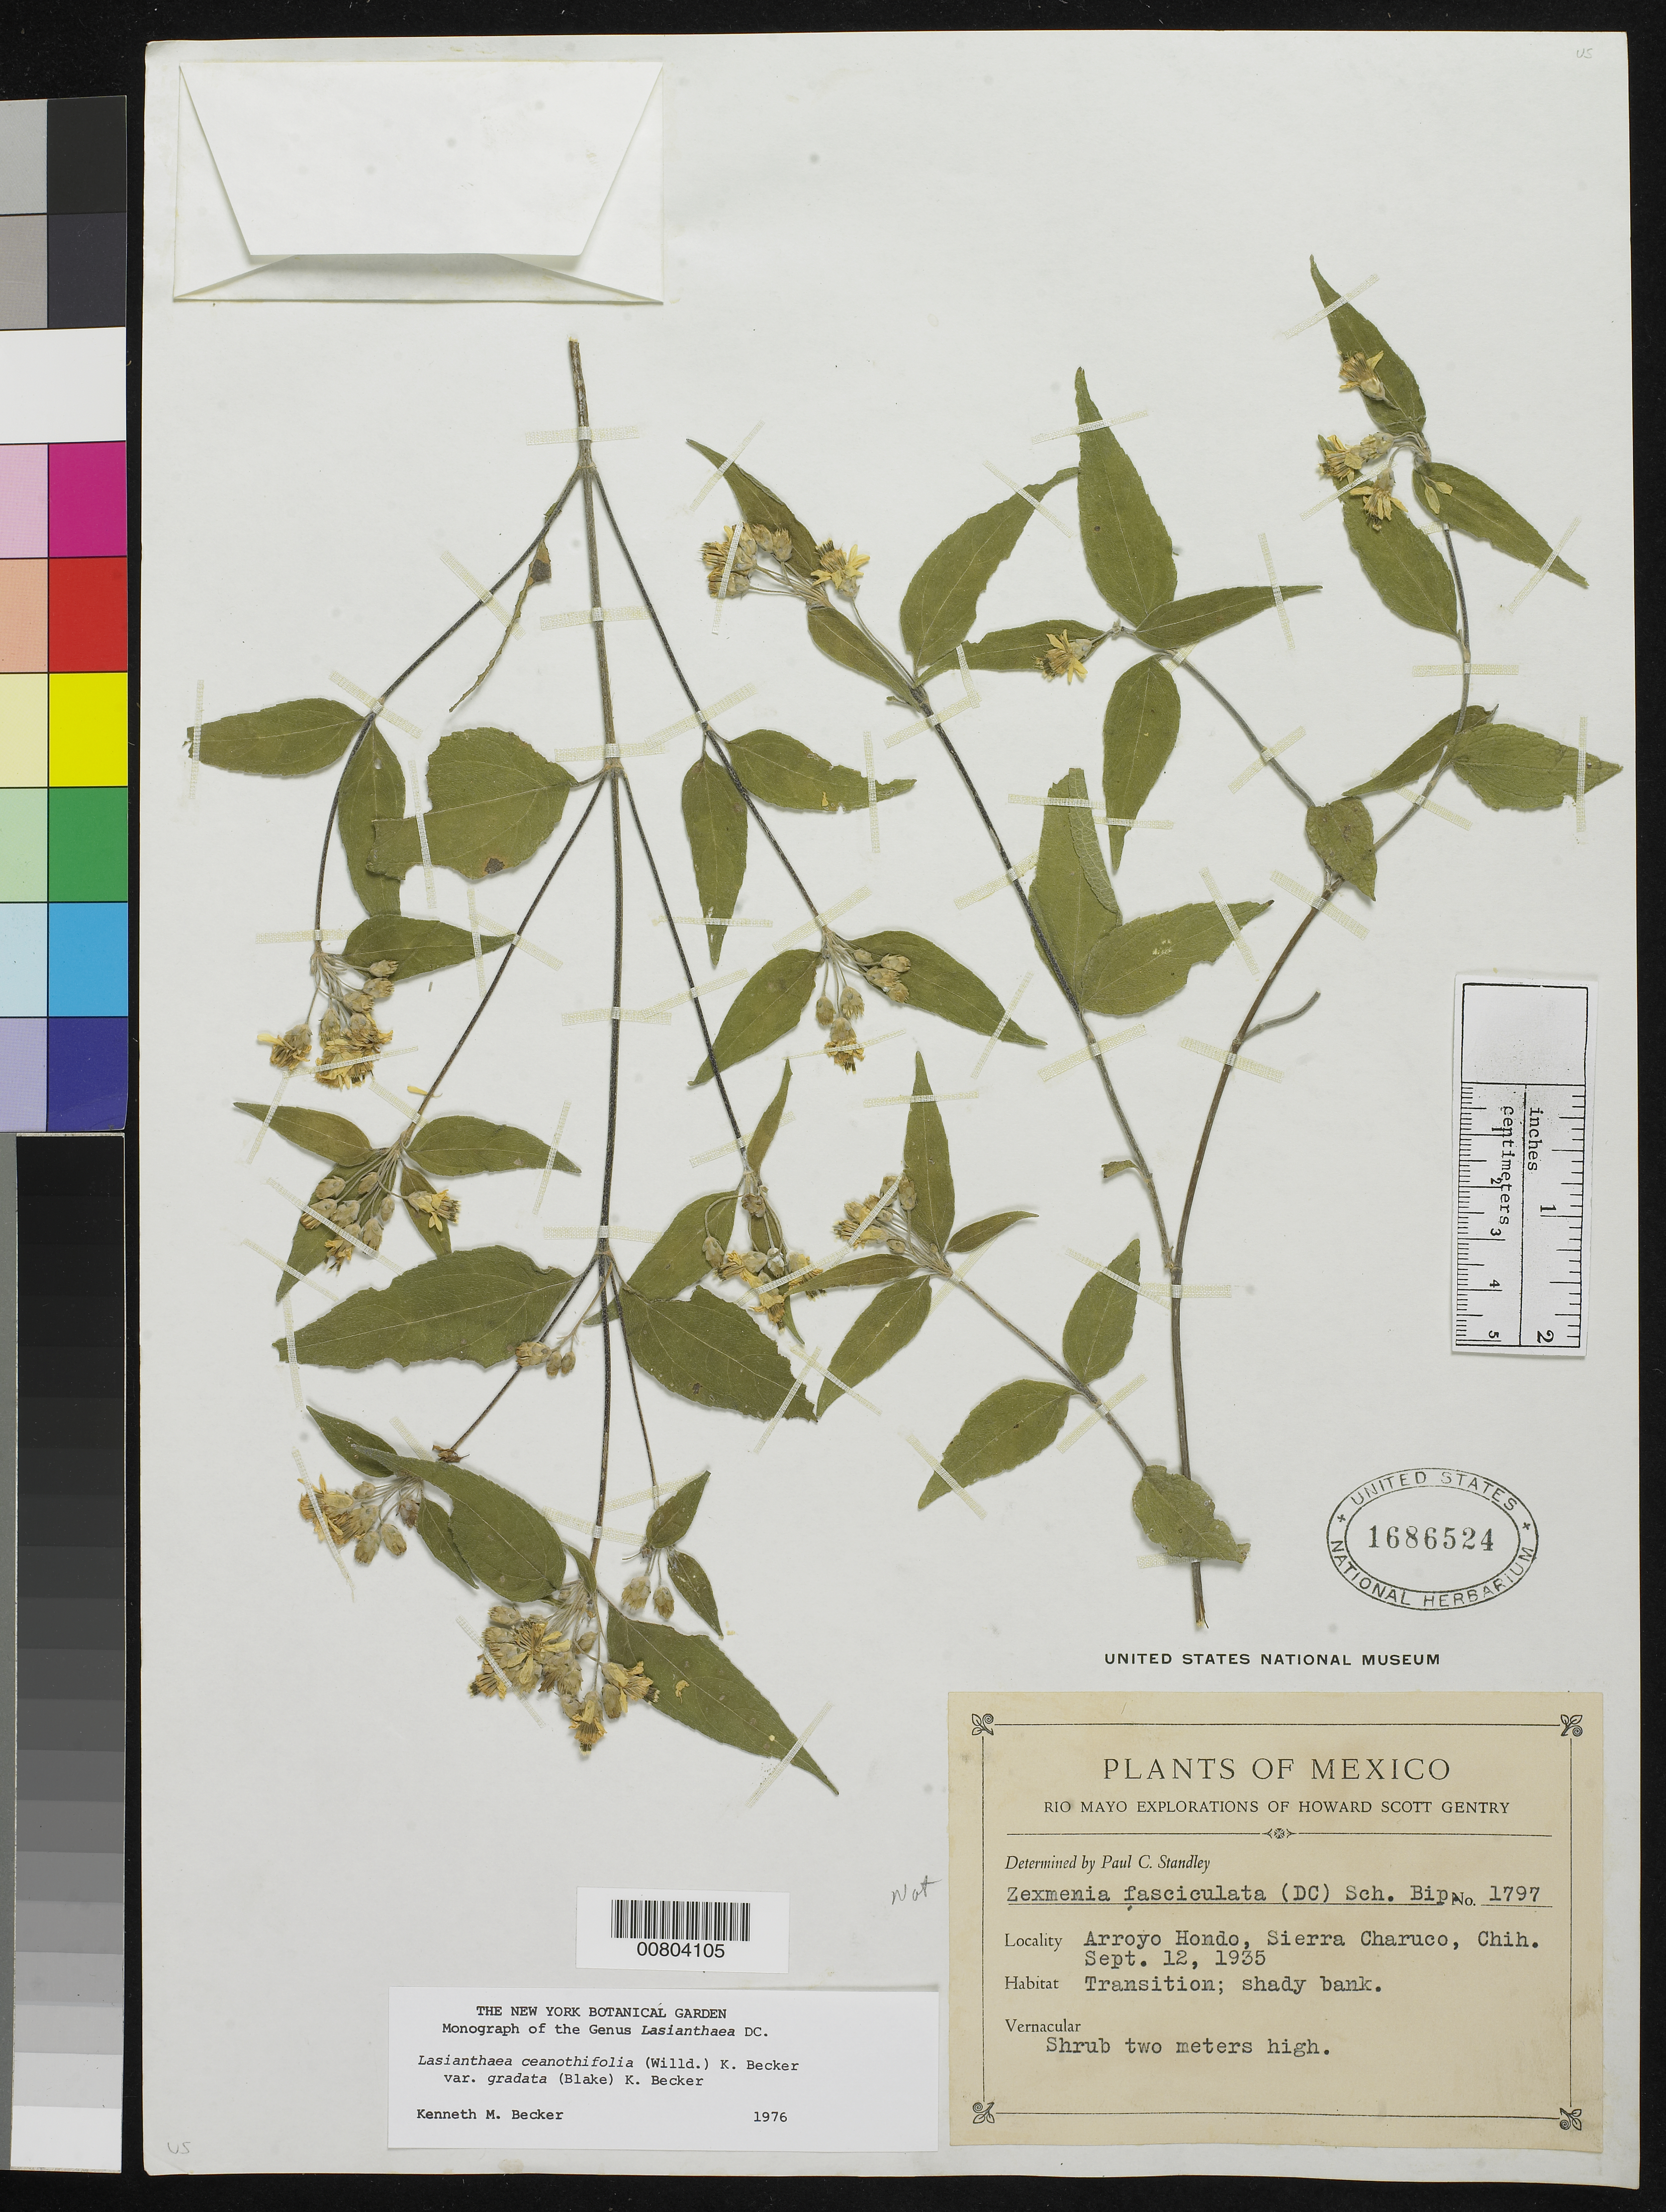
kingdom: Plantae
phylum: Tracheophyta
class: Magnoliopsida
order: Asterales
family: Asteraceae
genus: Lasianthaea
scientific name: Lasianthaea ceanothifolia var. gradata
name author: (S.F. Blake) K.M. Becker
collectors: H. S. Gentry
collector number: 1797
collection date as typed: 12 Sep 1935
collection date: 1935-09-12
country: Mexico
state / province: Chihuahua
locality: Arroyo Hondo, Sierra Charuco, Chihuahua.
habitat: Transition; shady bank.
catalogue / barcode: US 1686524